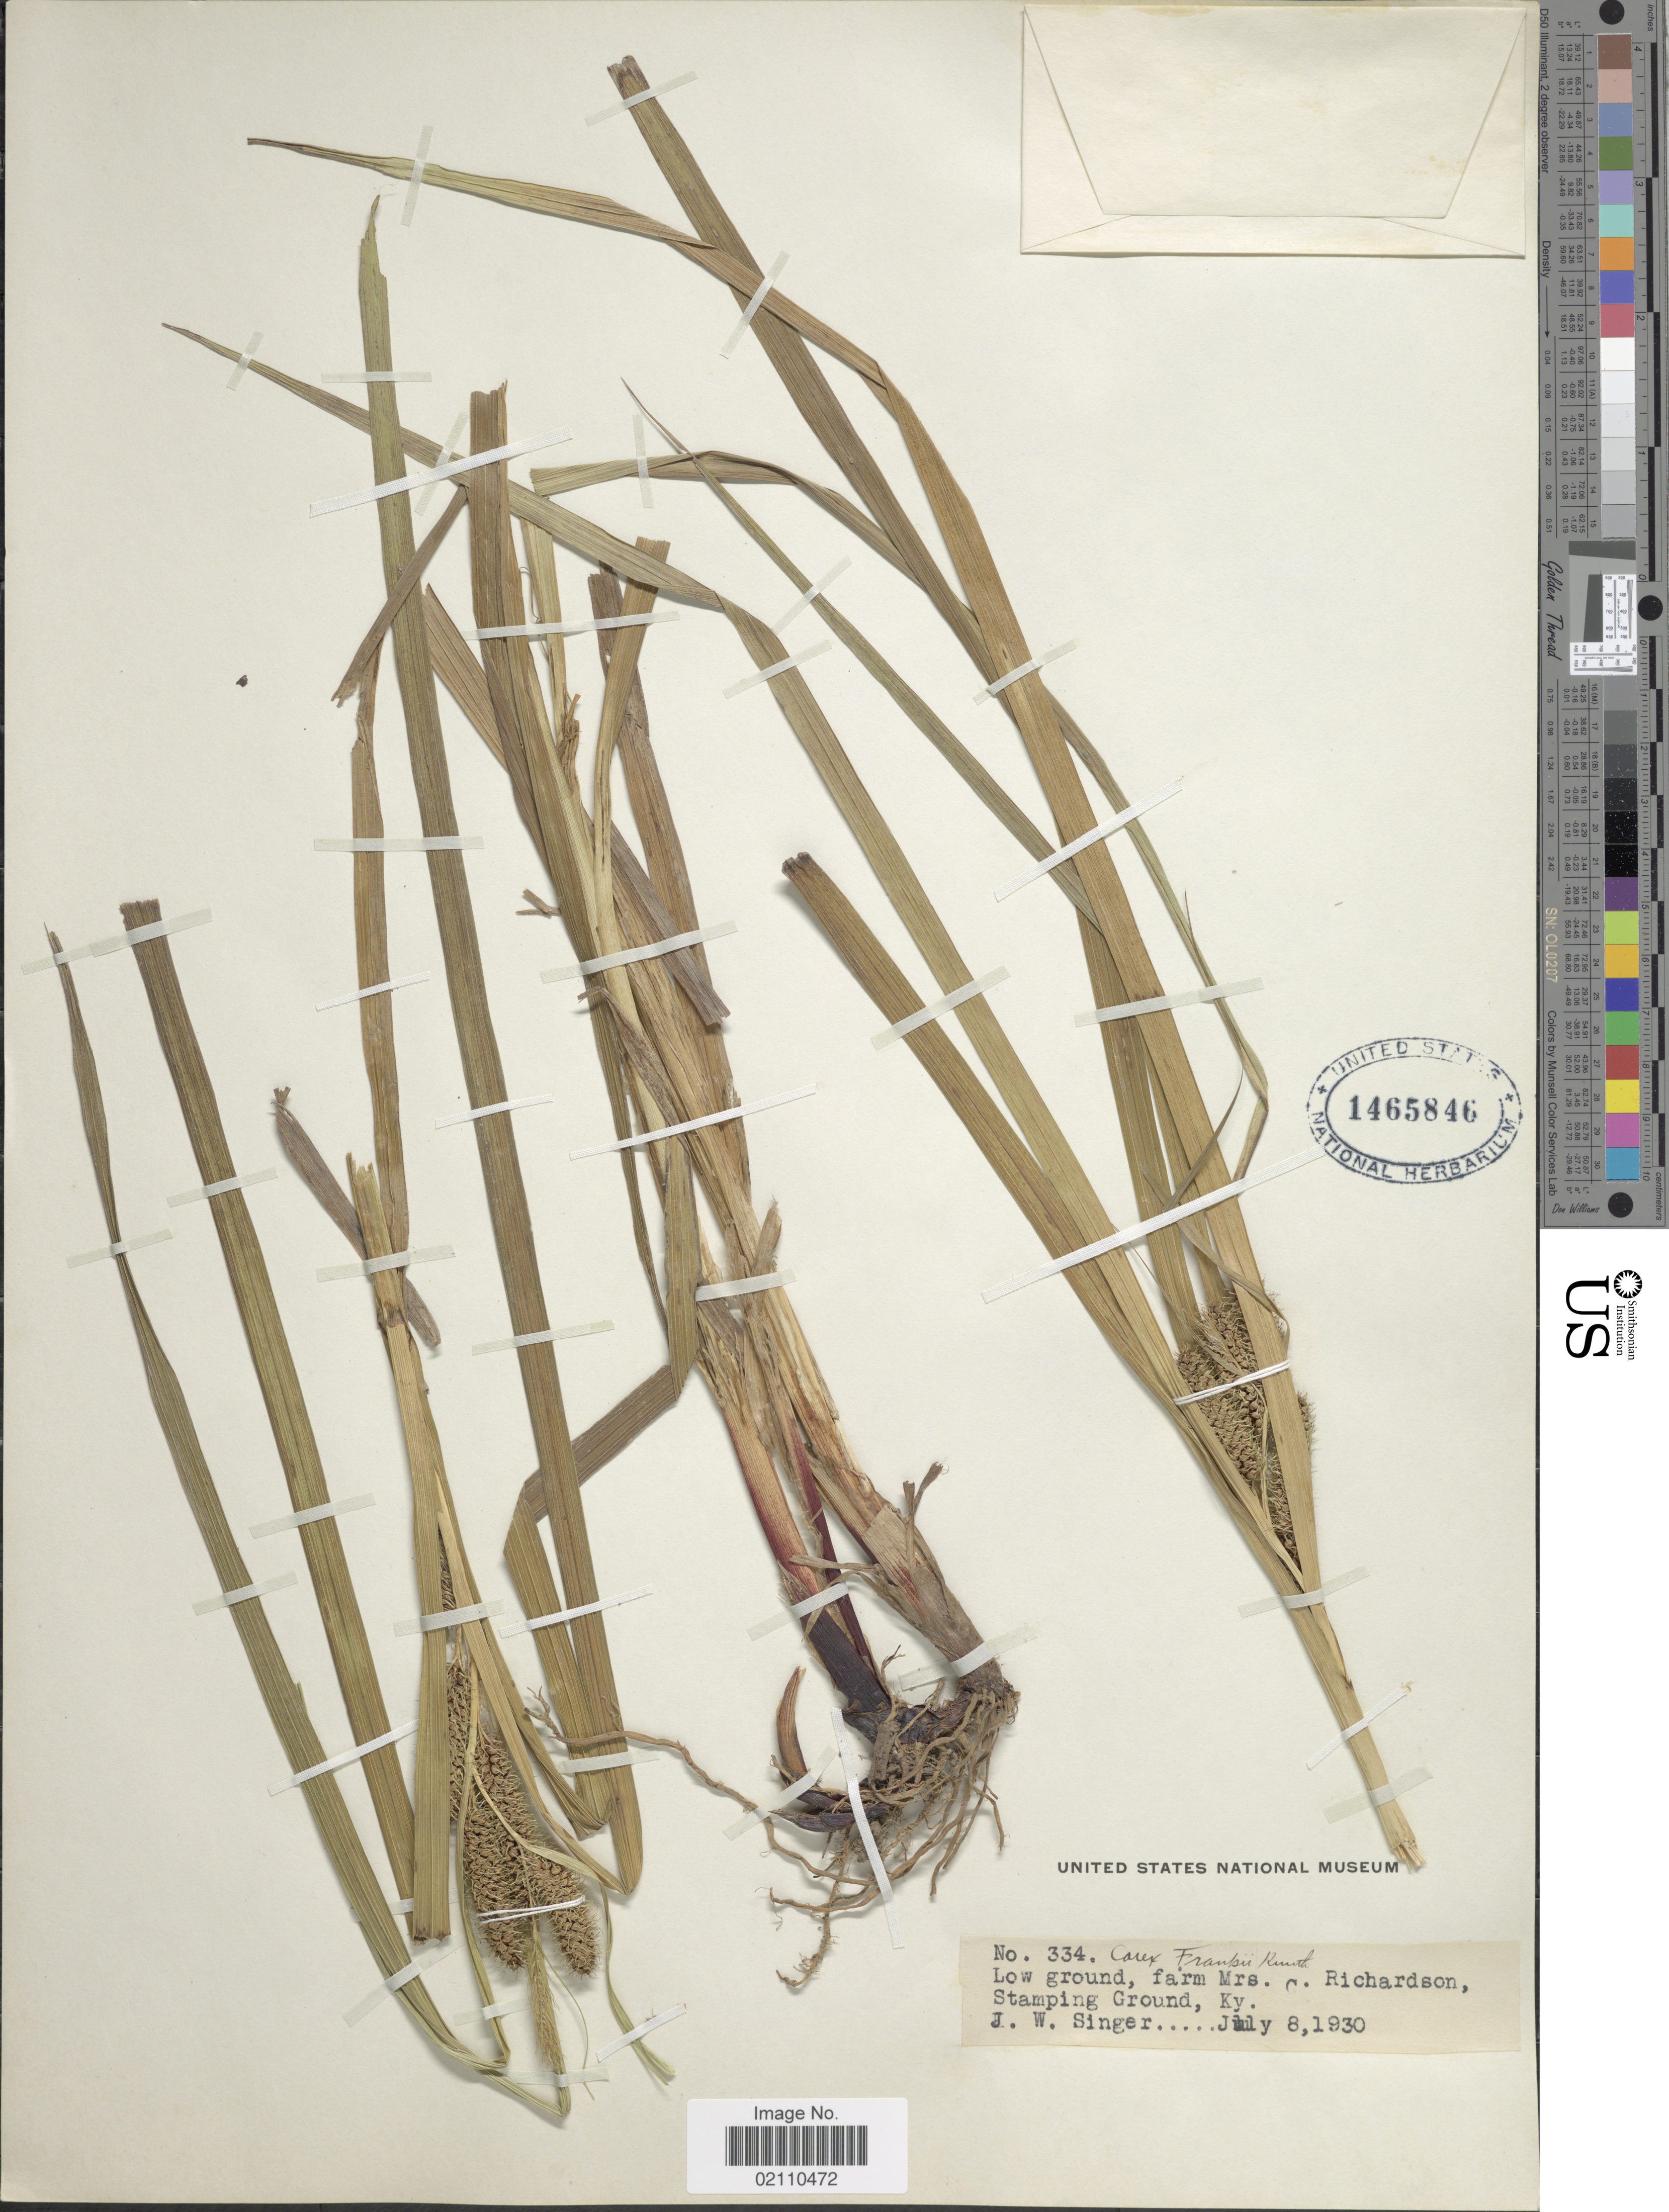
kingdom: Plantae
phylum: Tracheophyta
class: Liliopsida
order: Poales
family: Cyperaceae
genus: Carex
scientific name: Carex frankii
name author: Kunth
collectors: J. EW. Singer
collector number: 334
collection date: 1930-07-08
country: United States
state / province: Kentucky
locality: Low ground, farm Mrs. C. Richardson, Stamping Ground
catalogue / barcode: US 1465846